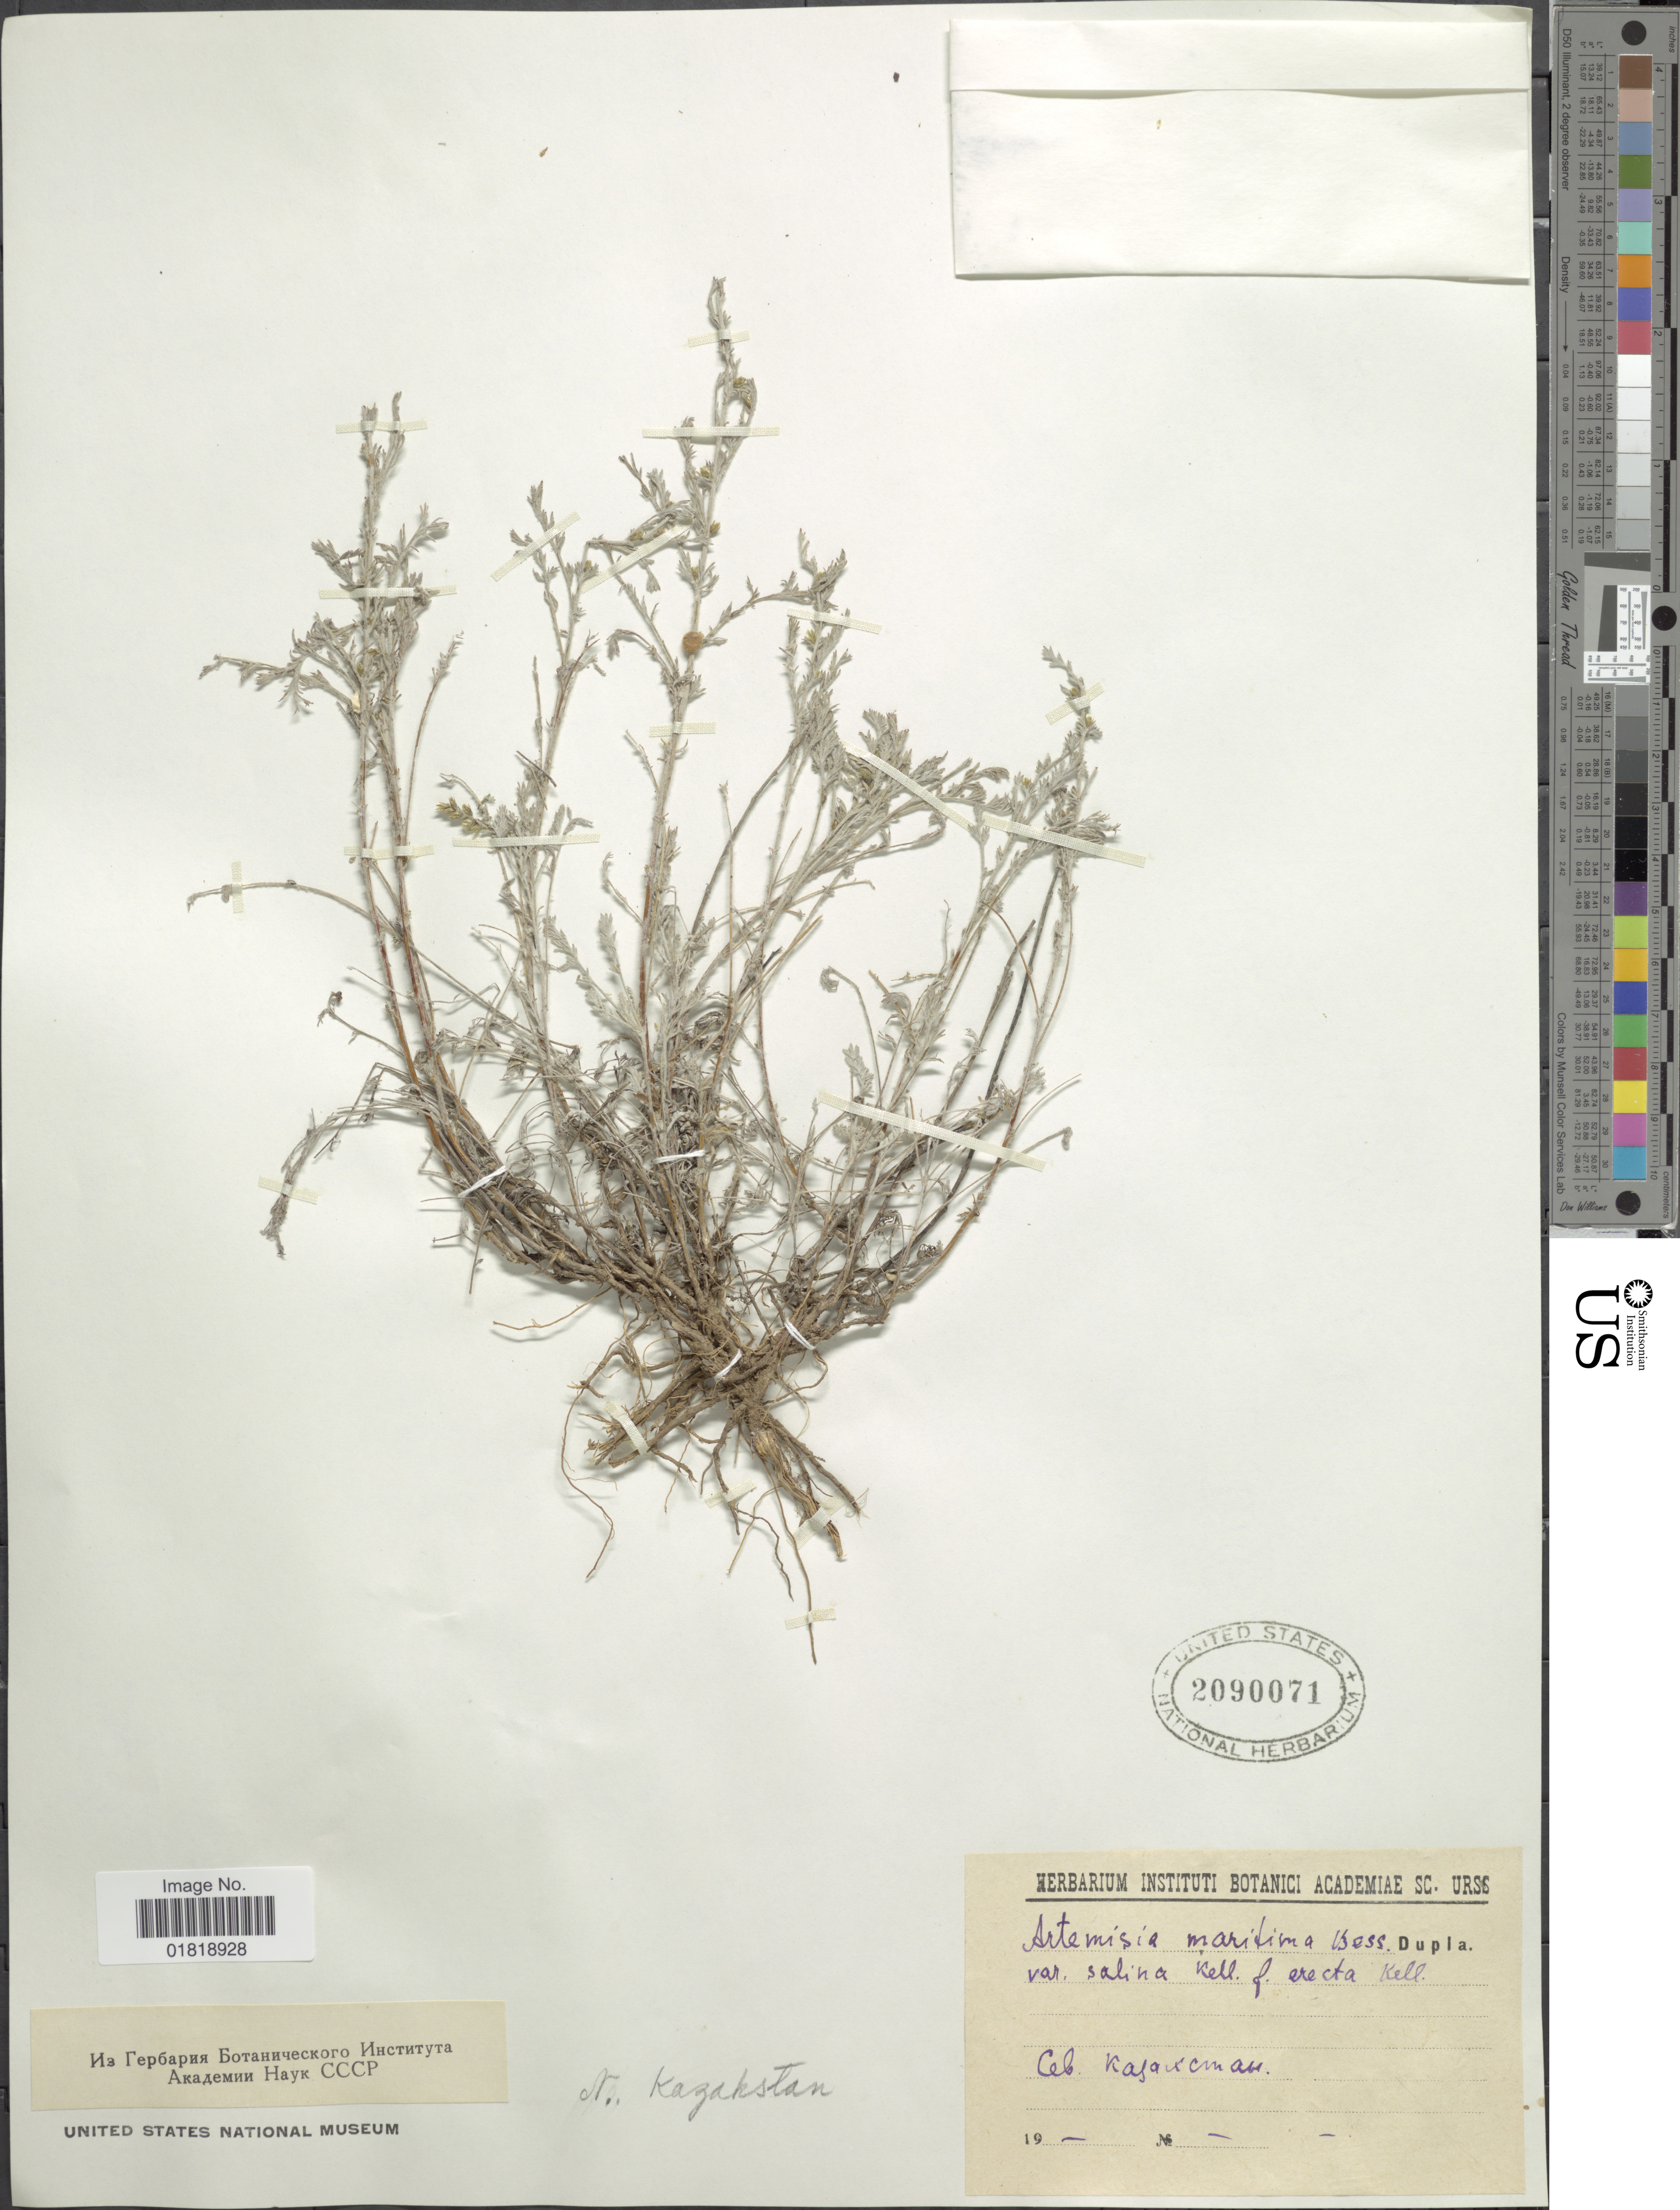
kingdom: Plantae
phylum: Tracheophyta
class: Magnoliopsida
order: Asterales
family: Asteraceae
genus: Artemisia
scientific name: Artemisia maritima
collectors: ex herb. Instituti Botanici Academiae Sc. URSS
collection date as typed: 19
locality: Kajaxcmar [interpreted]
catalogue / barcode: US 2090071